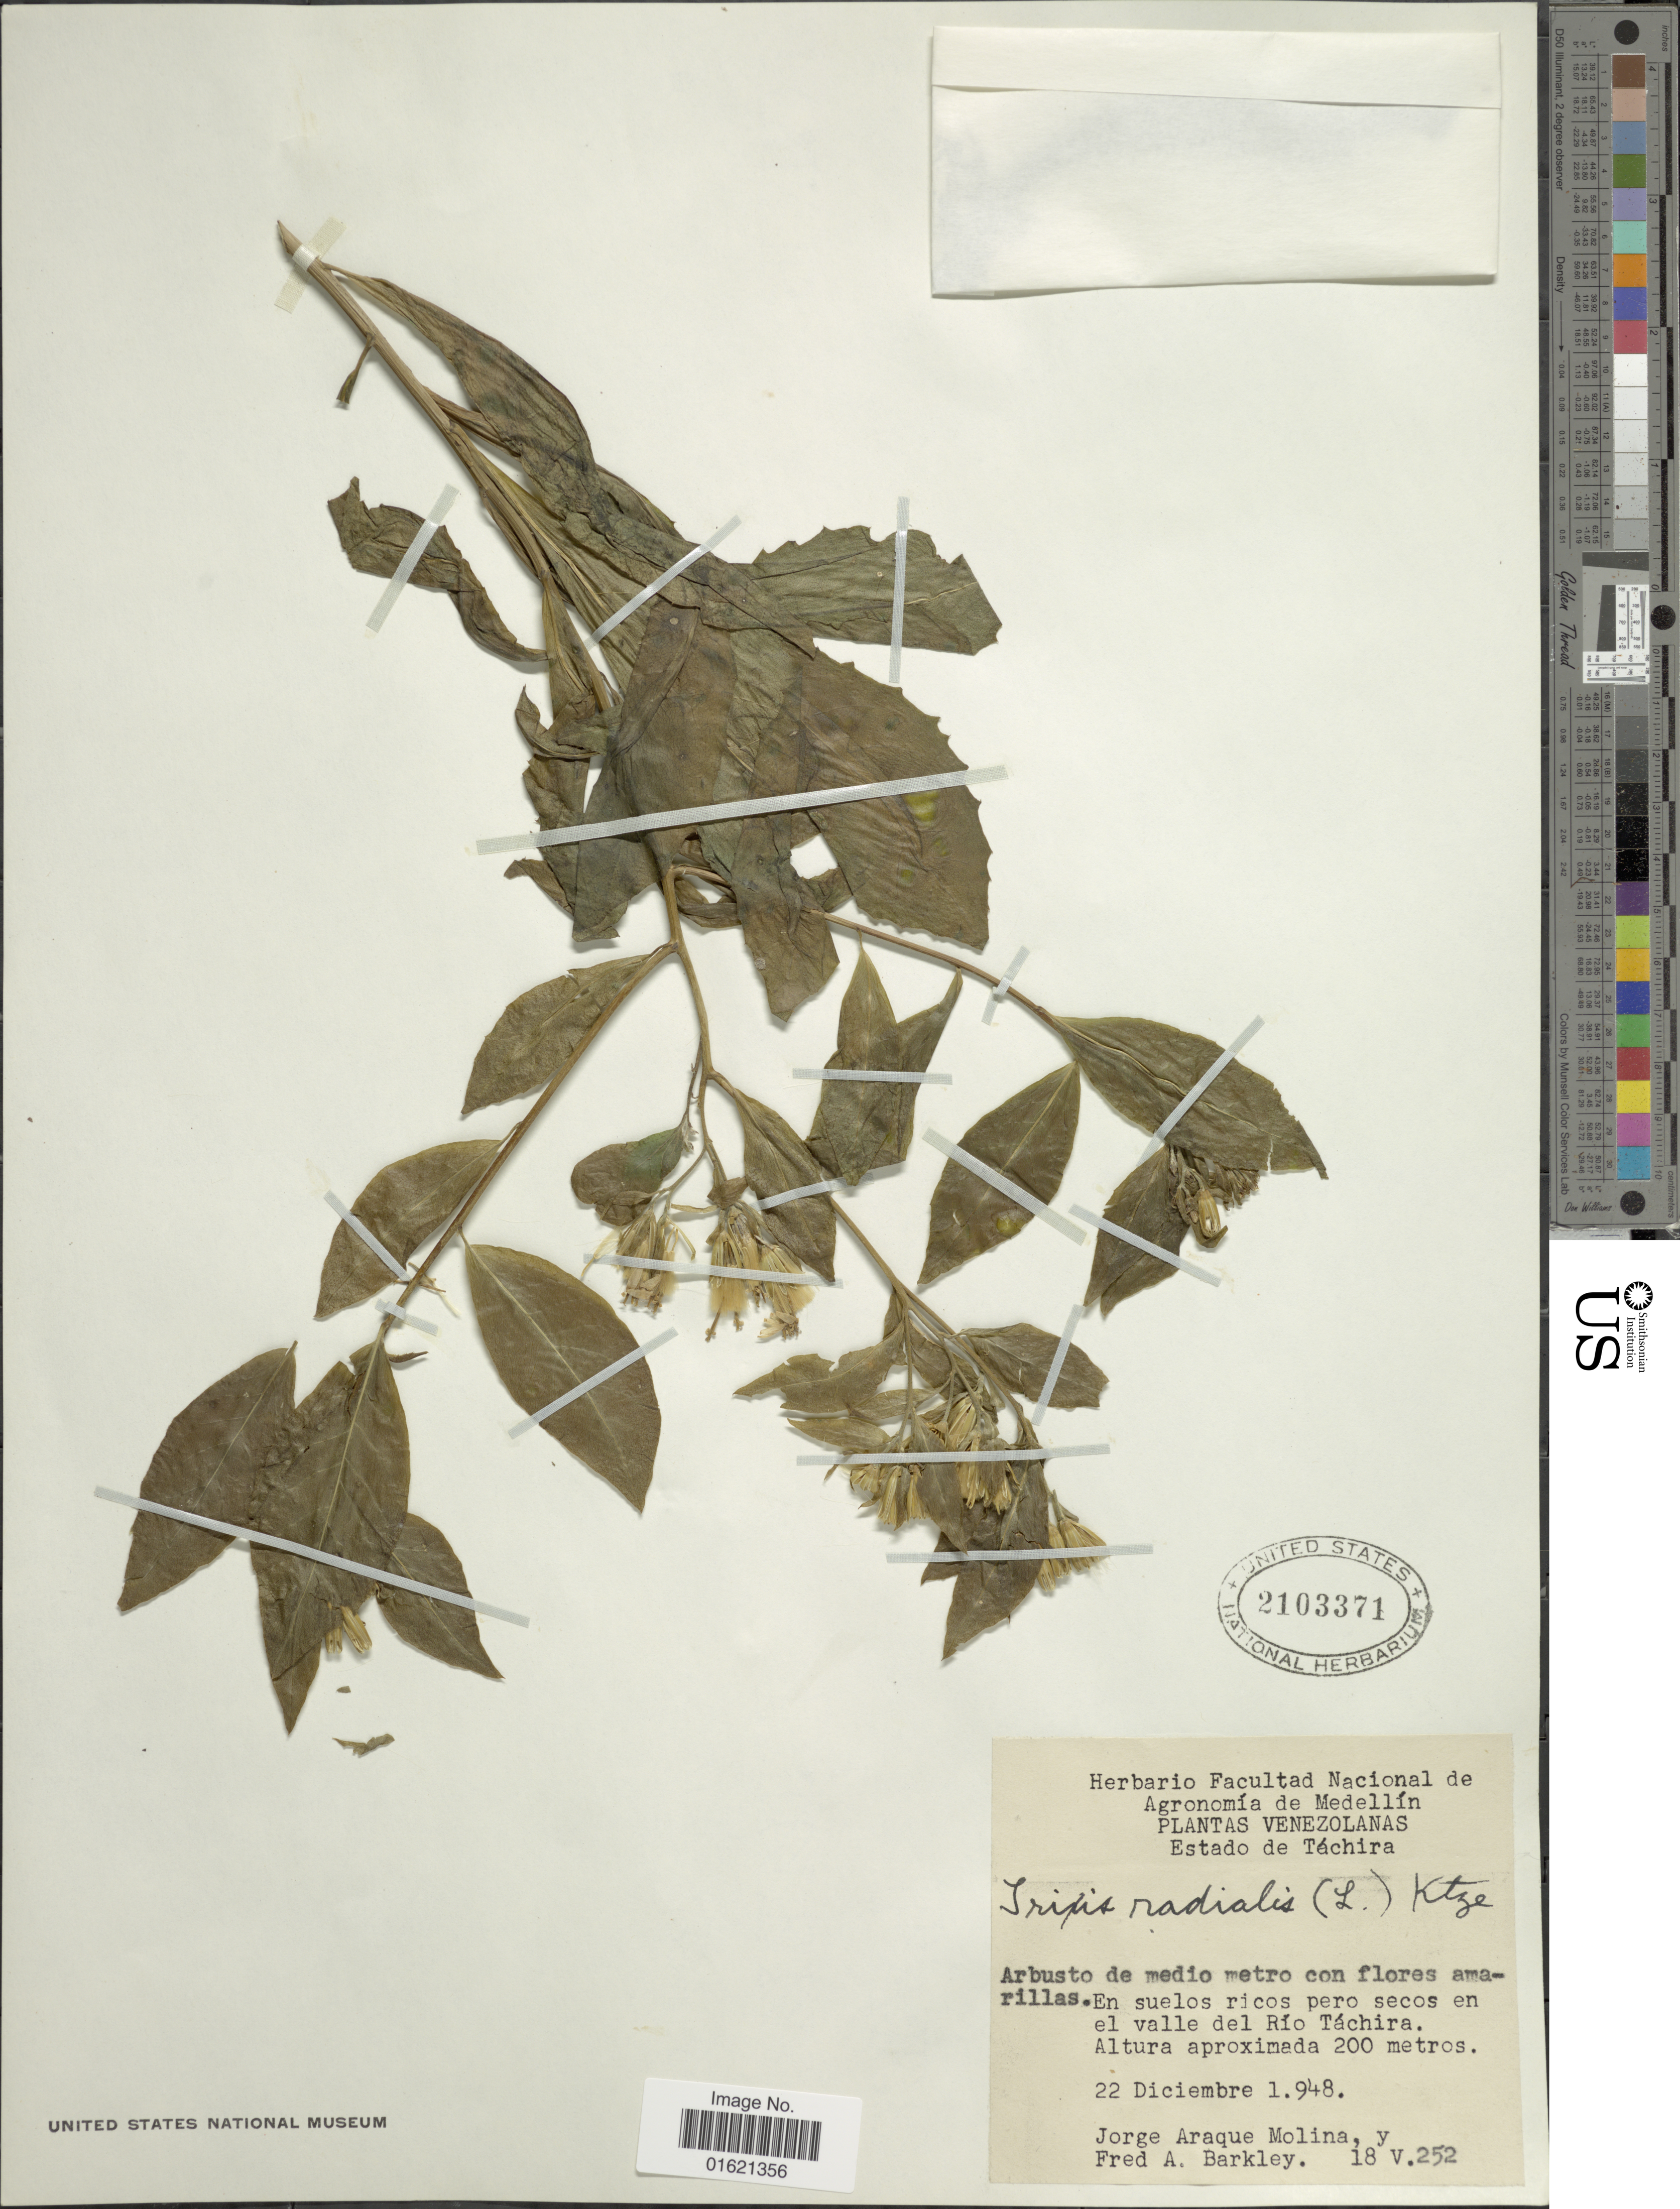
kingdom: Plantae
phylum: Tracheophyta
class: Magnoliopsida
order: Asterales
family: Asteraceae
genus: Trixis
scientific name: Trixis inula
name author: Crantz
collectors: J. A. Molina & F. A. Barkley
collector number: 18 v. 252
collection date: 1948-12-22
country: Venezuela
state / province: Tachira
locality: Estado de Tachira, En suelos ricos pero secos en el valle del Rio Tachira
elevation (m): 200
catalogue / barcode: US 2103371